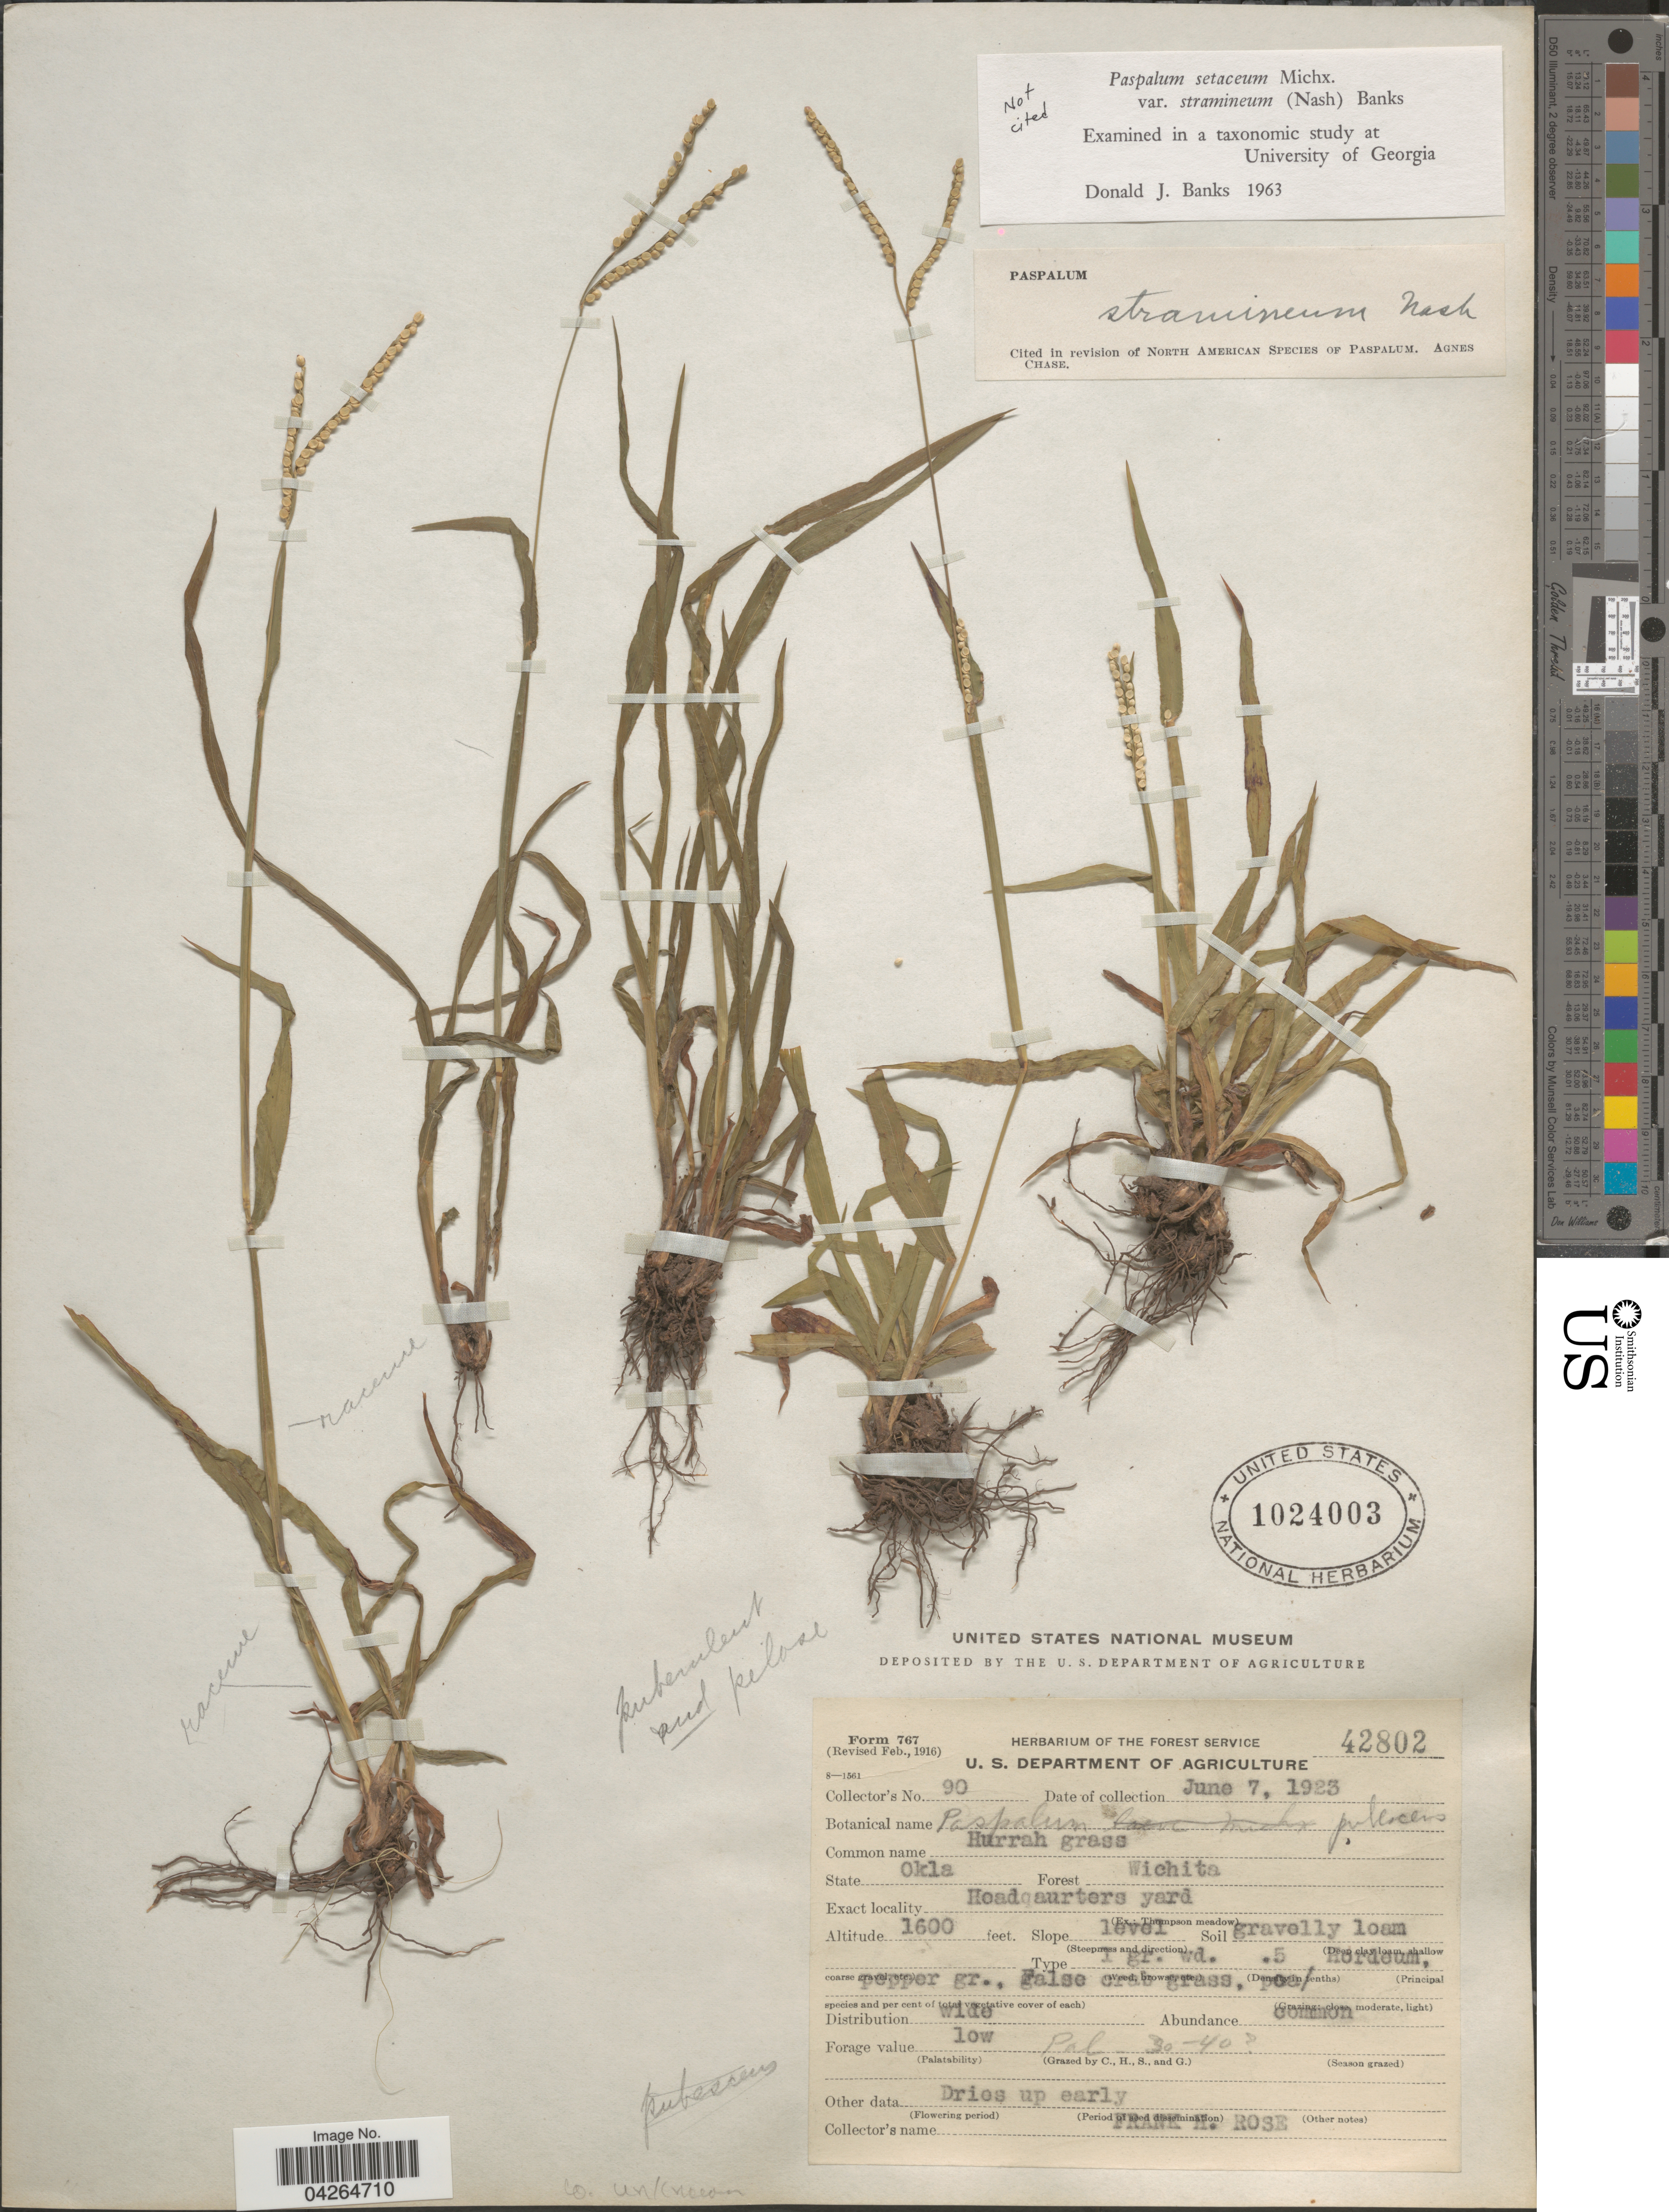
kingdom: Plantae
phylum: Tracheophyta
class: Liliopsida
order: Poales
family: Poaceae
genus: Paspalum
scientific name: Paspalum setaceum var. stramineum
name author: (Nash) D.J. Banks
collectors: F. H. Rose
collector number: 90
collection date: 1923-06-07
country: United States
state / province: Oklahoma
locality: Forest Wichita. Headquarters yard.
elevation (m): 488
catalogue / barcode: US 1024003